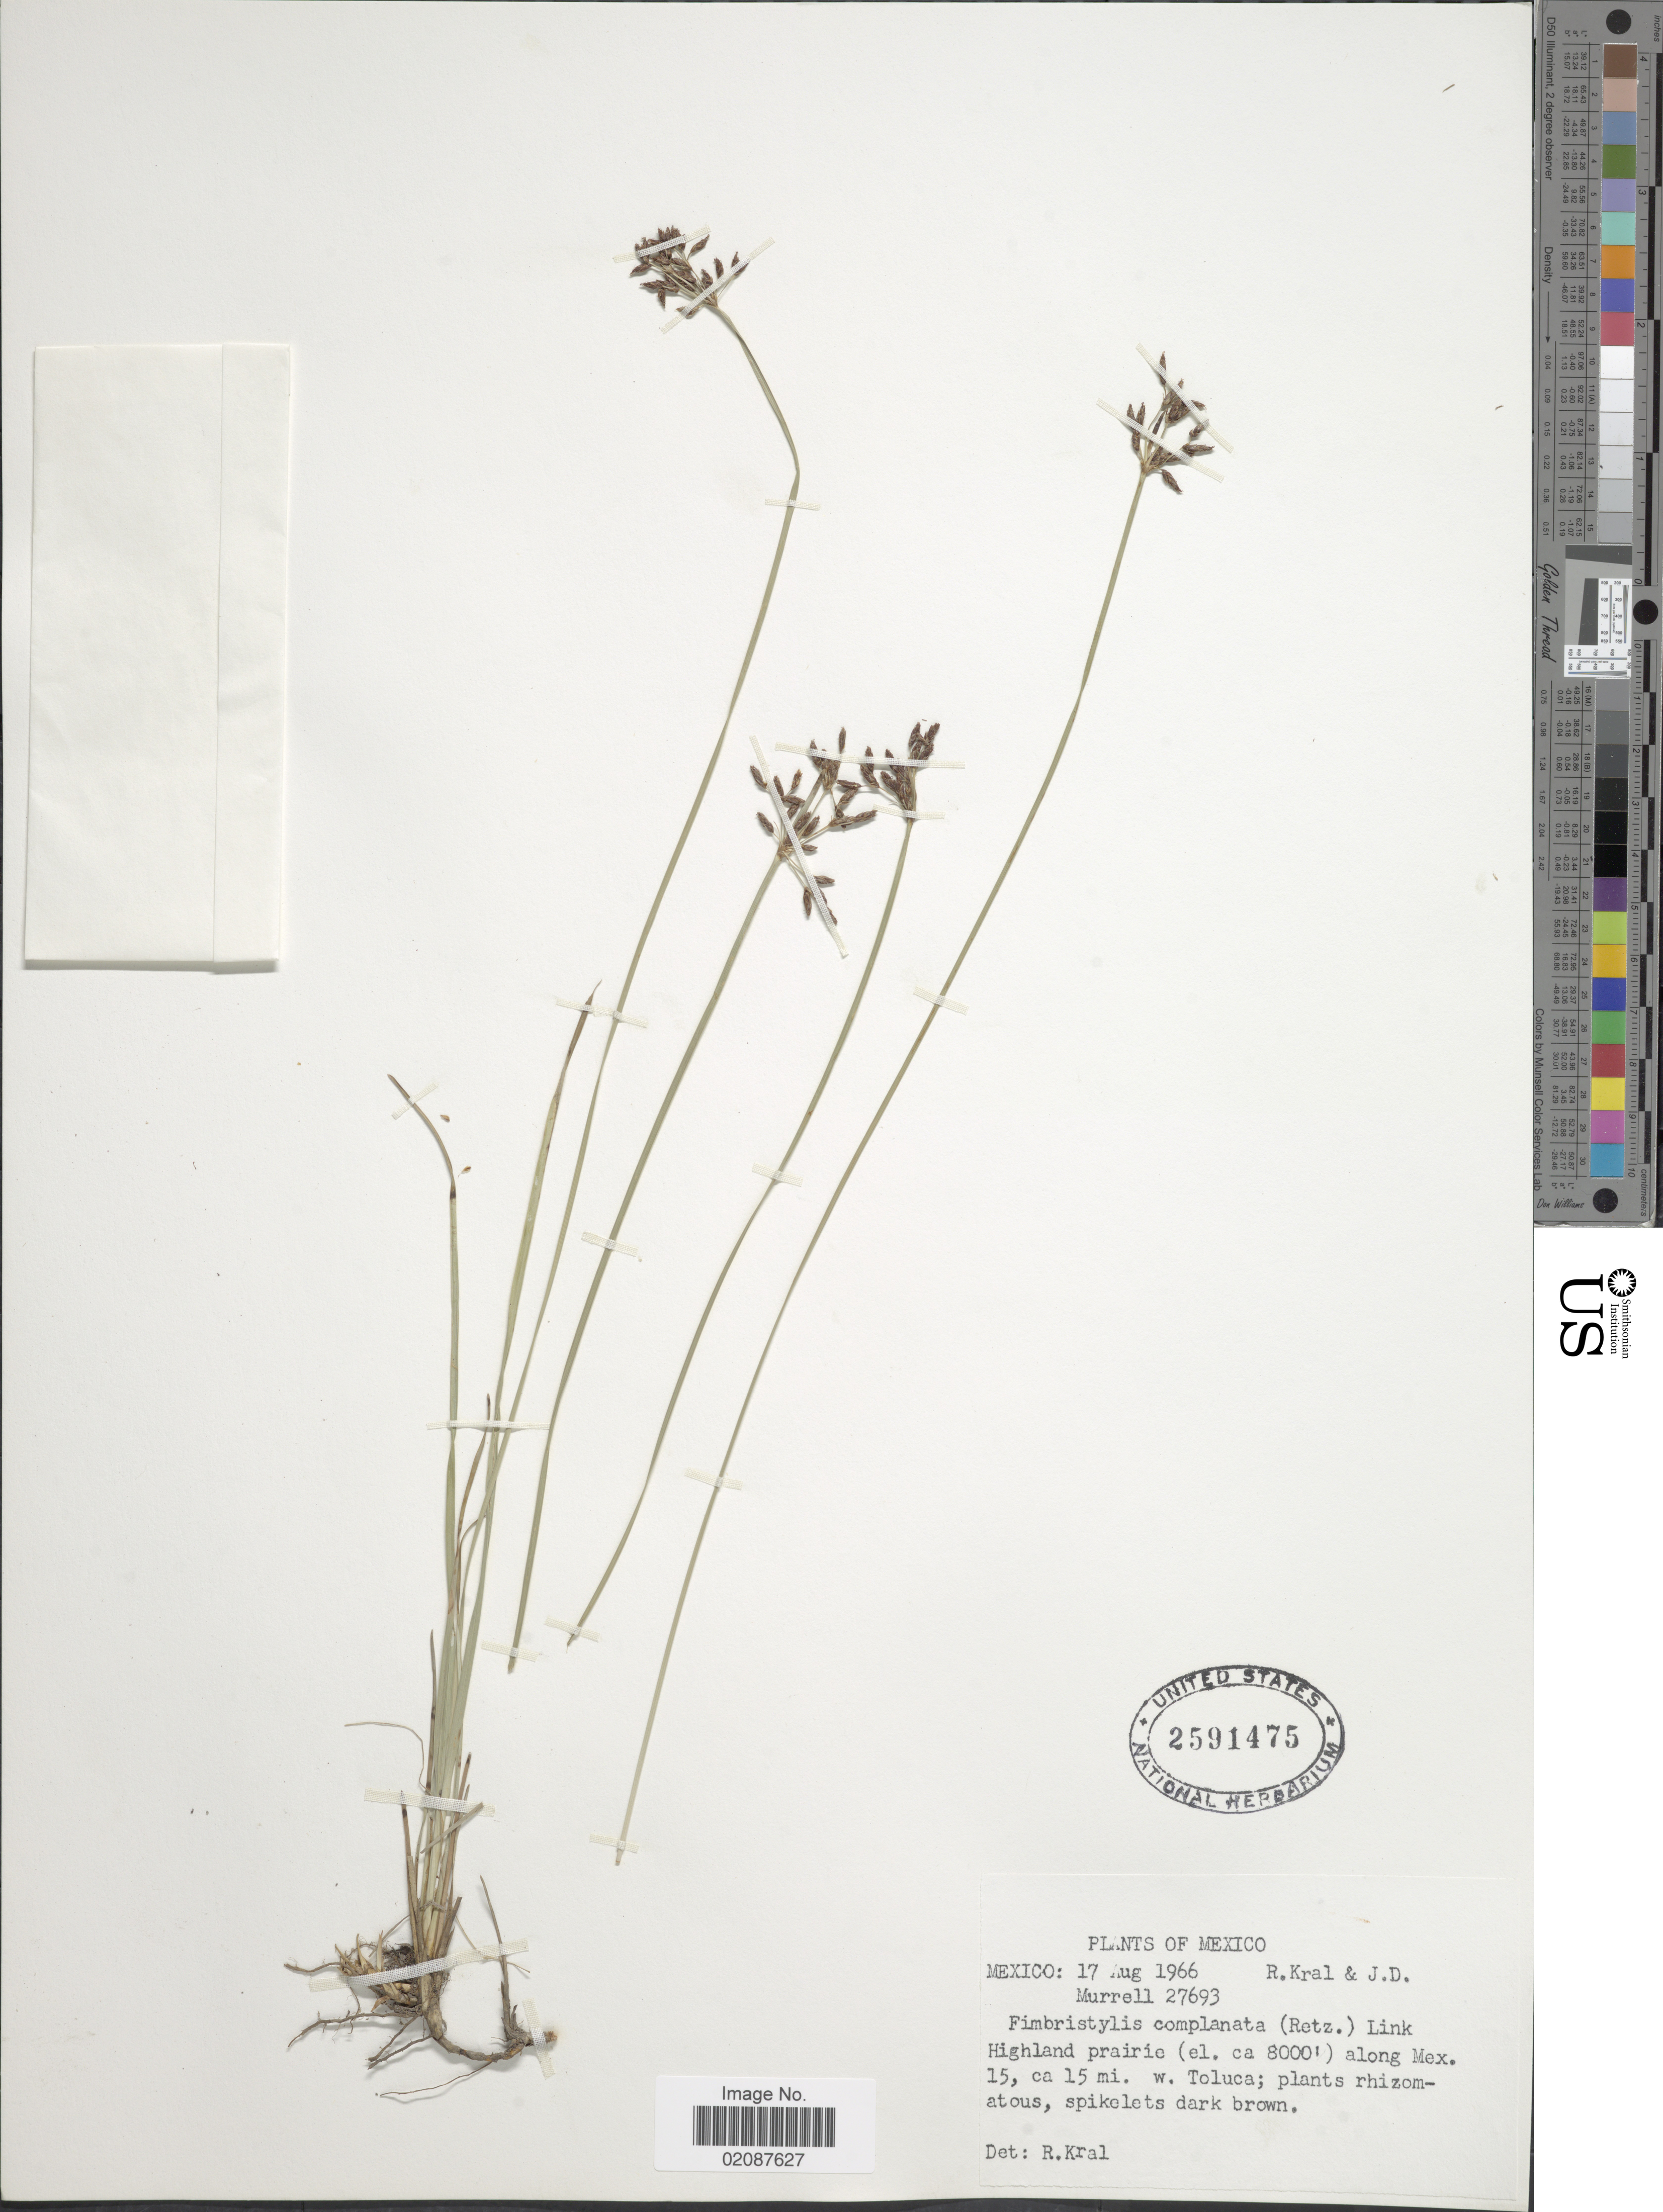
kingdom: Plantae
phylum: Tracheophyta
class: Liliopsida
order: Poales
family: Cyperaceae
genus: Fimbristylis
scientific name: Fimbristylis complanata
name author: (Retz.) Link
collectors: R. Kral & J. Murrell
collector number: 27693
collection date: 1966-08-17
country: Mexico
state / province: México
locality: Highland prairie along Mex. 15, ca. 15 mi. w. Toluca.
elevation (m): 2438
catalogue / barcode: US 2591475